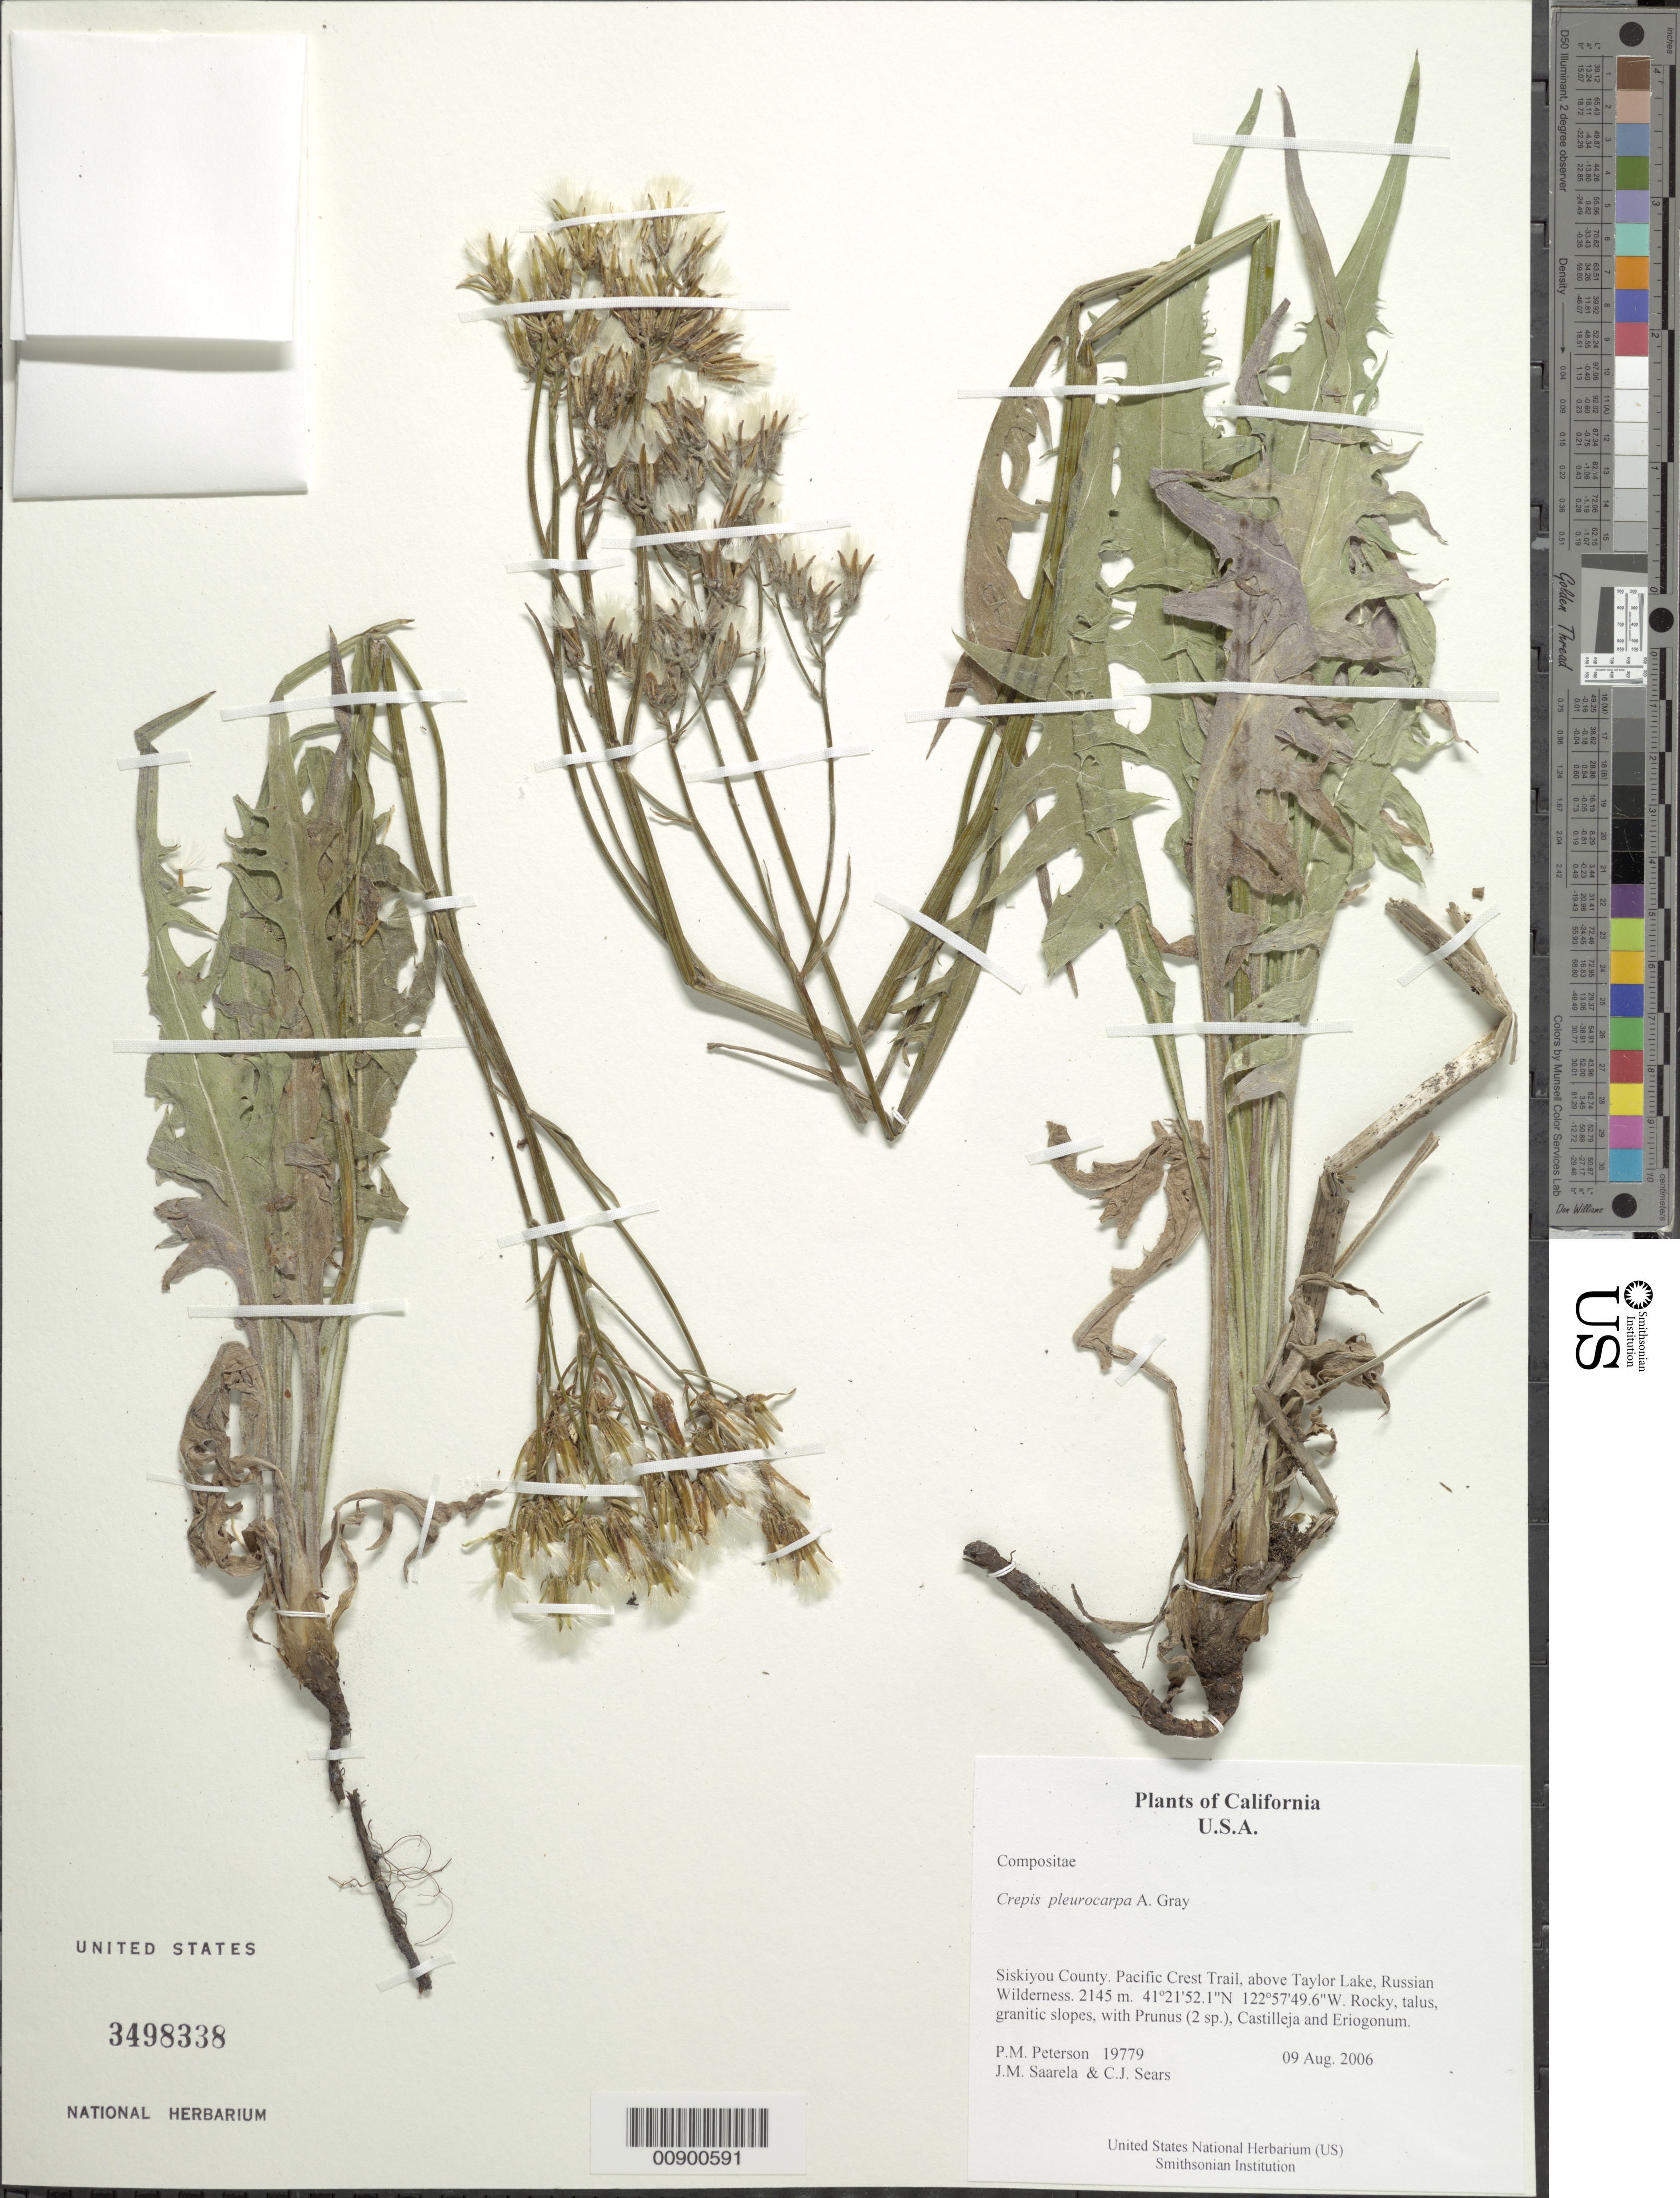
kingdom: Plantae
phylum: Tracheophyta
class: Magnoliopsida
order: Asterales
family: Asteraceae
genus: Crepis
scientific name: Crepis pleurocarpa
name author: A. Gray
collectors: P. M. Peterson, J. Saarela & C. Sears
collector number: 19779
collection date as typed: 09 Aug 2006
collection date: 2006-08-09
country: United States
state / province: California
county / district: Siskiyou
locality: Pacific Crest Trail, above Taylor Lake, Russian Wilderness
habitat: Rocky, talus, granitic slopes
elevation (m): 2145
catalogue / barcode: US 3498338